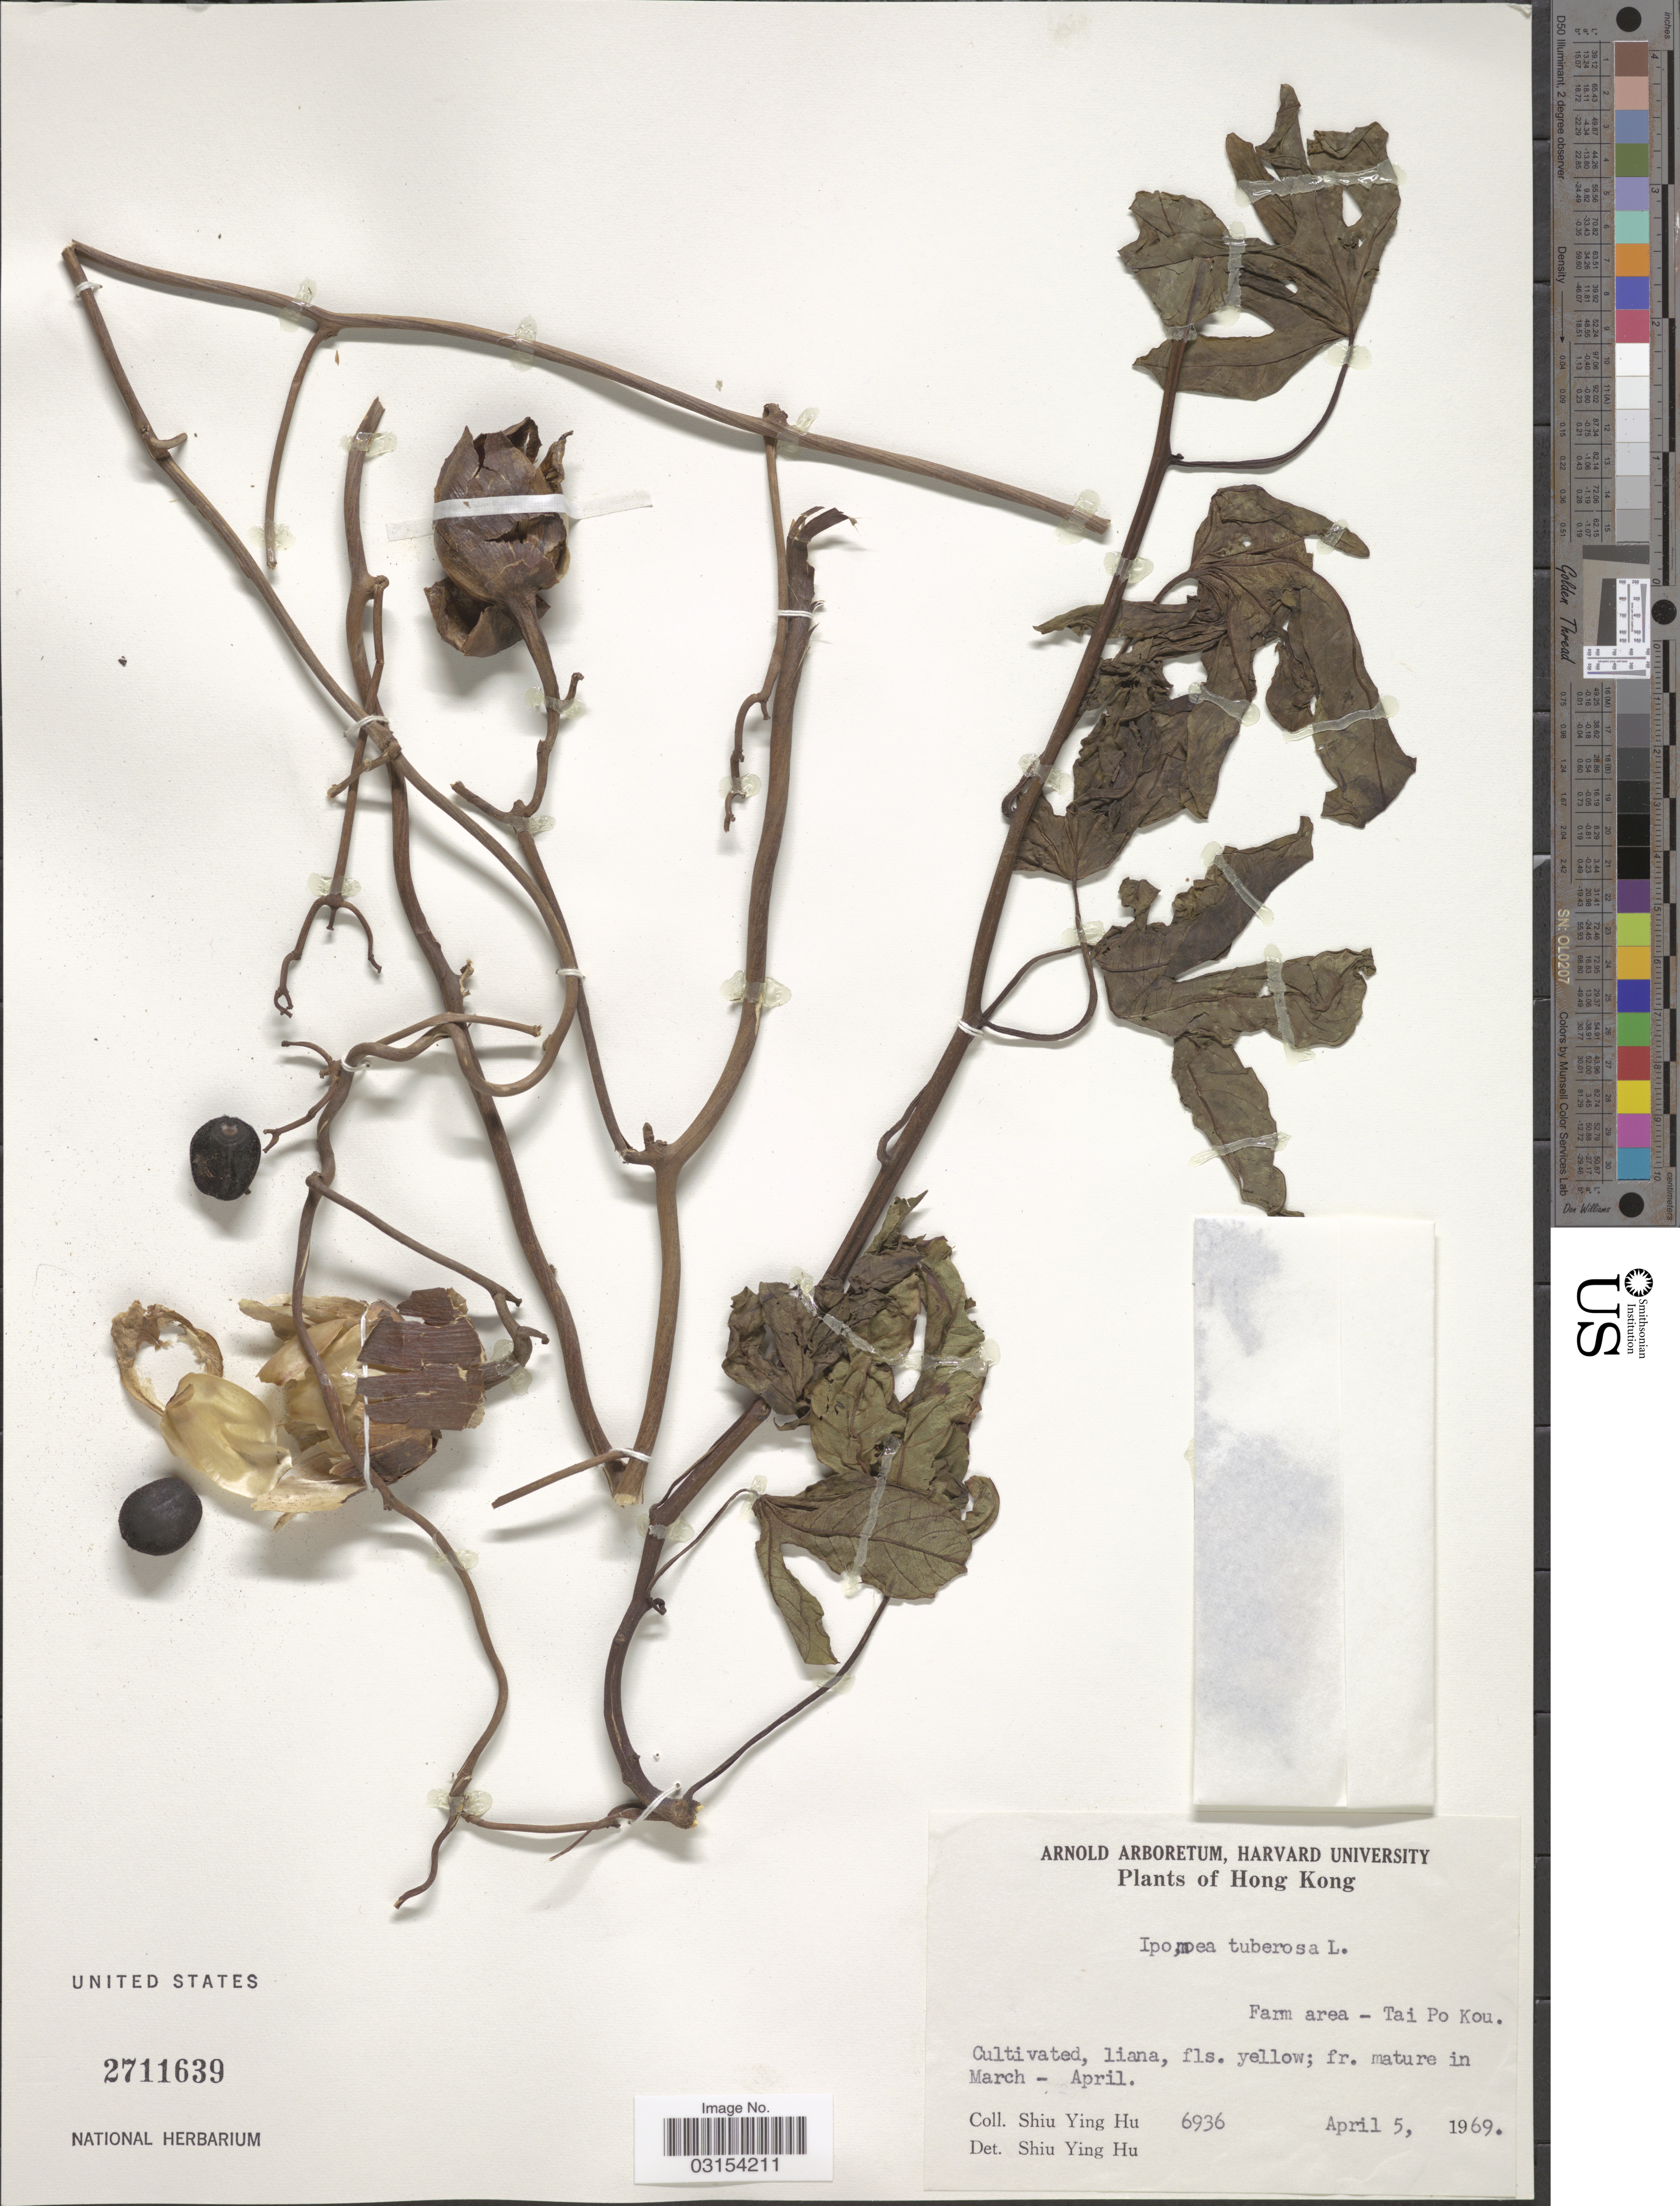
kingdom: Plantae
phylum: Tracheophyta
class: Magnoliopsida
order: Solanales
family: Convolvulaceae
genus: Ipomoea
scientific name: Ipomoea tuberosa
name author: L.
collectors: S. Y. Hu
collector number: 6936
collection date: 1969-04-05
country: China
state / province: Hong Kong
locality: Farm area - Tai Po Kou.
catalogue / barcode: US 2711639